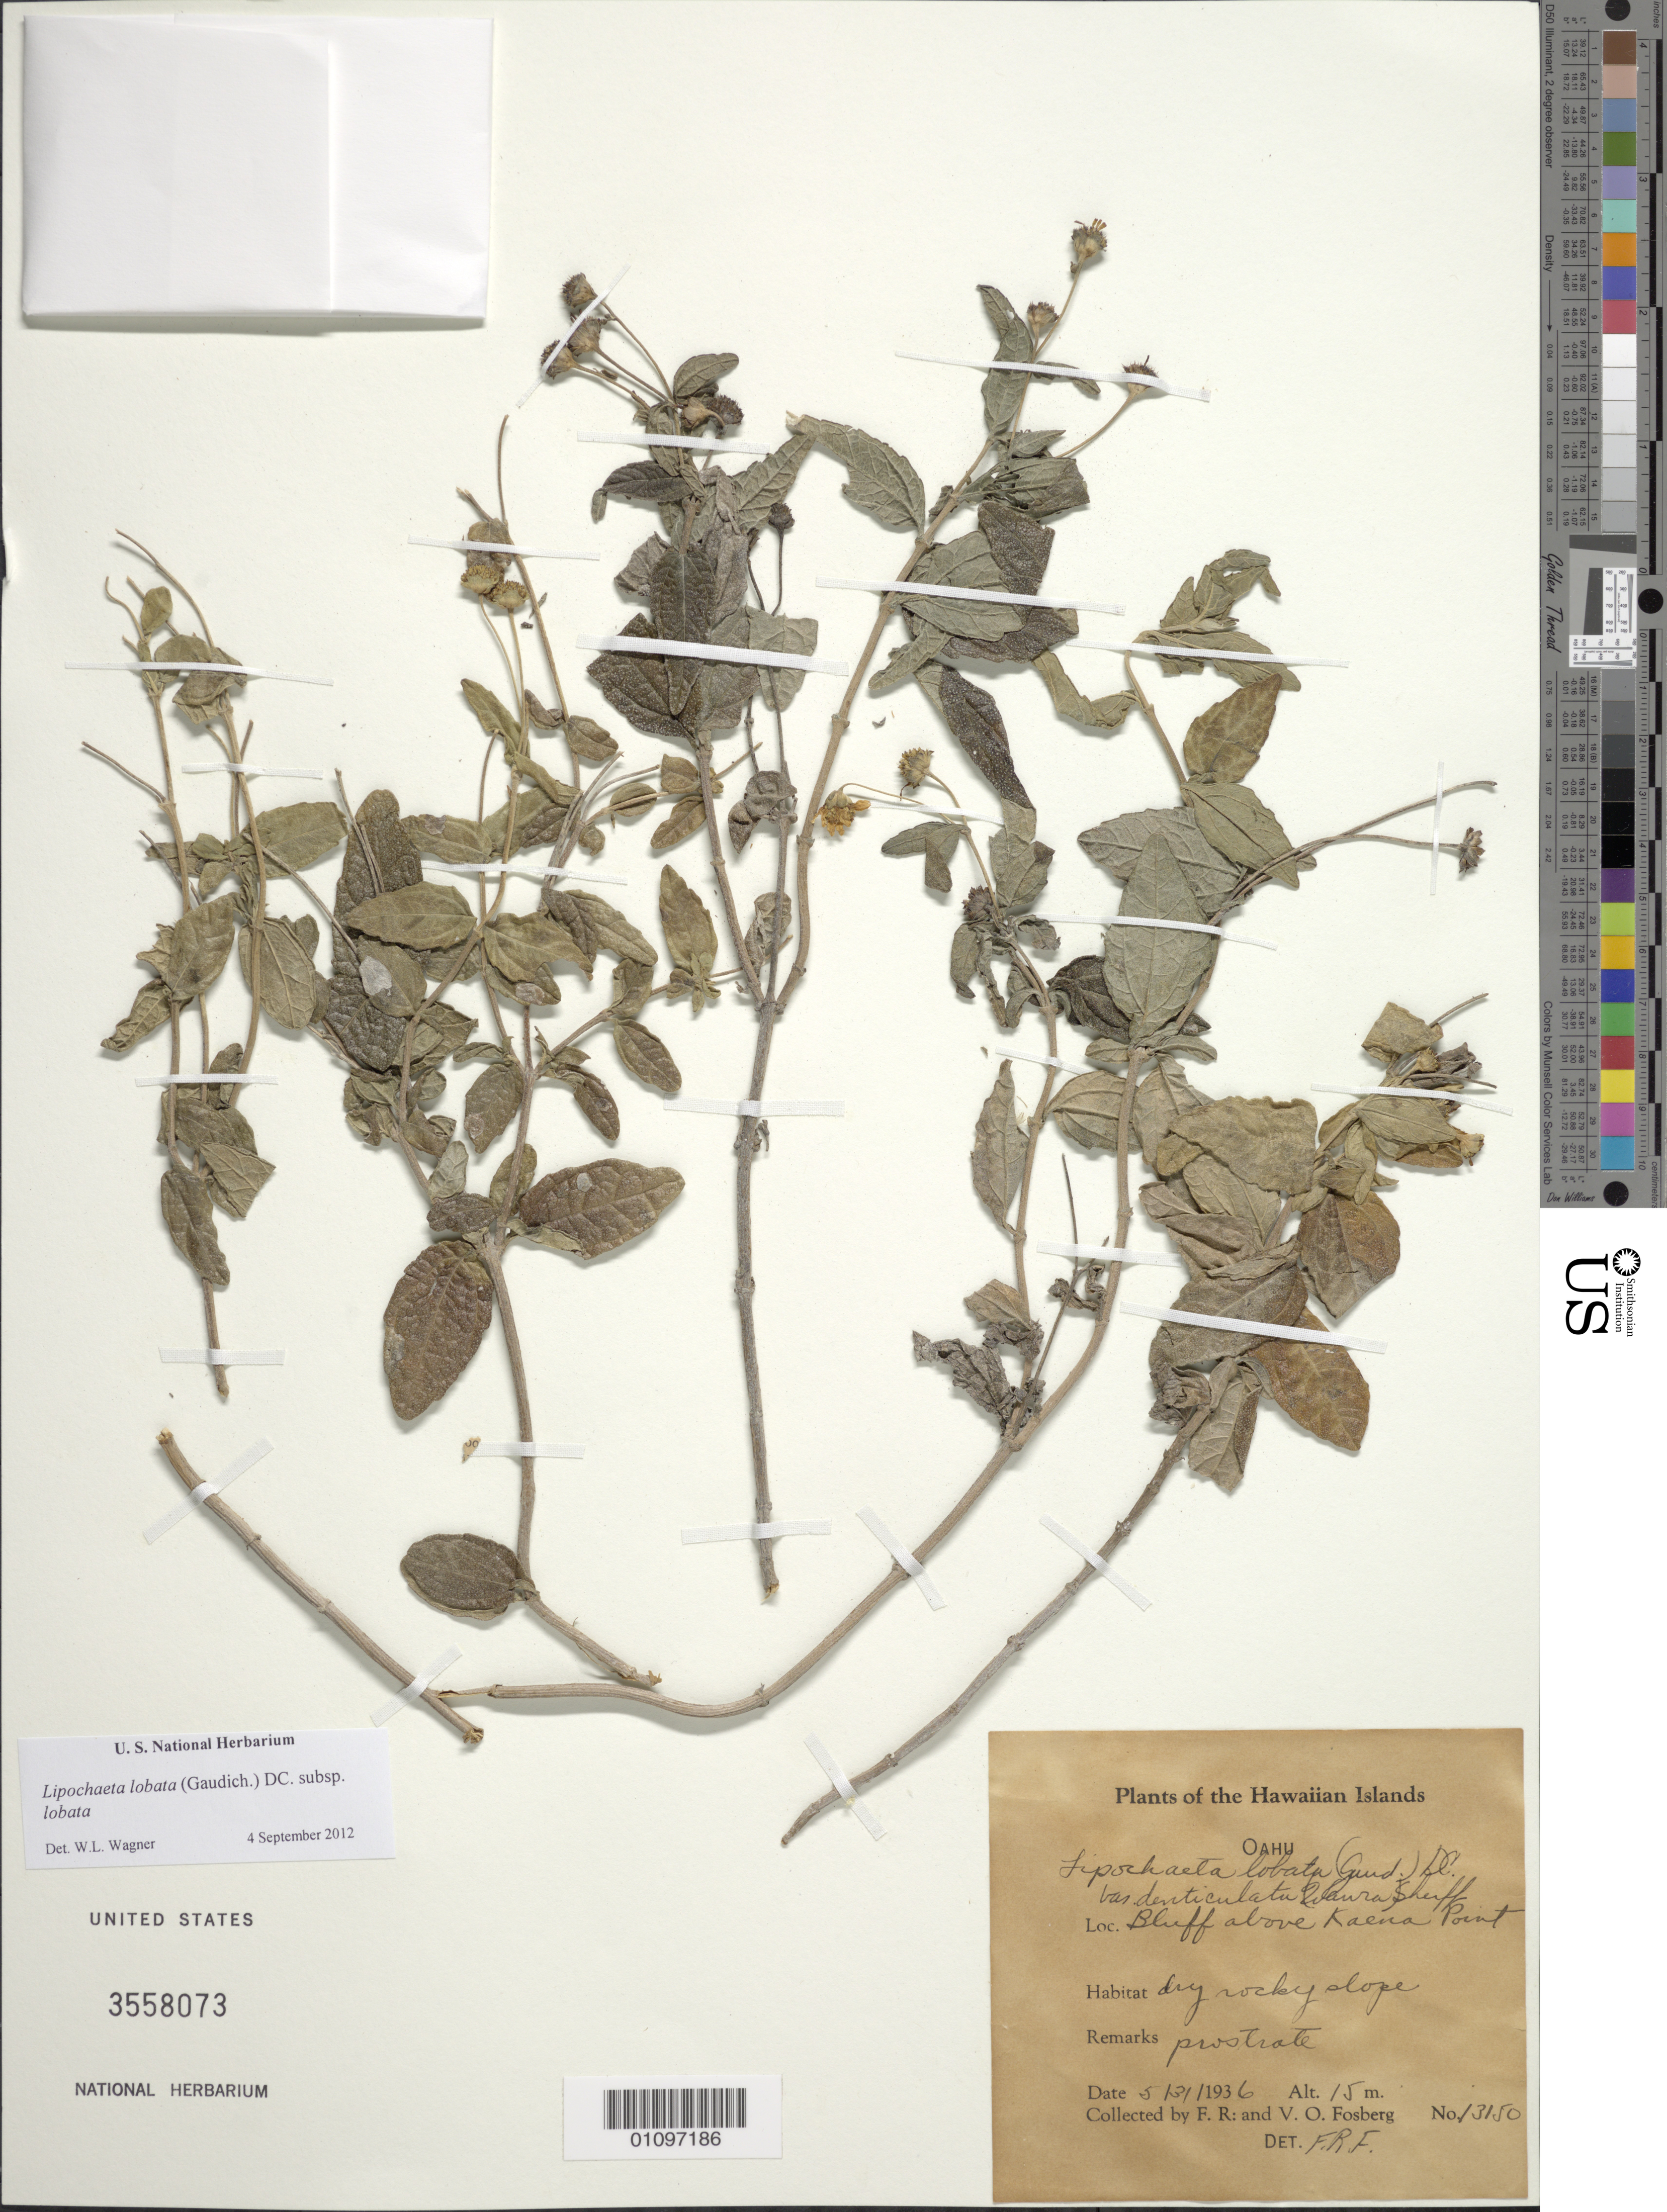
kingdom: Plantae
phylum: Tracheophyta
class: Magnoliopsida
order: Asterales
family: Asteraceae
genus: Lipochaeta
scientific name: Lipochaeta lobata var. lobata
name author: (Gaudich.) DC.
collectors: F. R. Fosberg & V. O. Fosberg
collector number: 13150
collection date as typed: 31 May 1936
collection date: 1936-05-31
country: United States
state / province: Hawaii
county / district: Honolulu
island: Oahu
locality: Bluff above Kaena Point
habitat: dry rocky slope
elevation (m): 15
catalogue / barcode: US 3558073